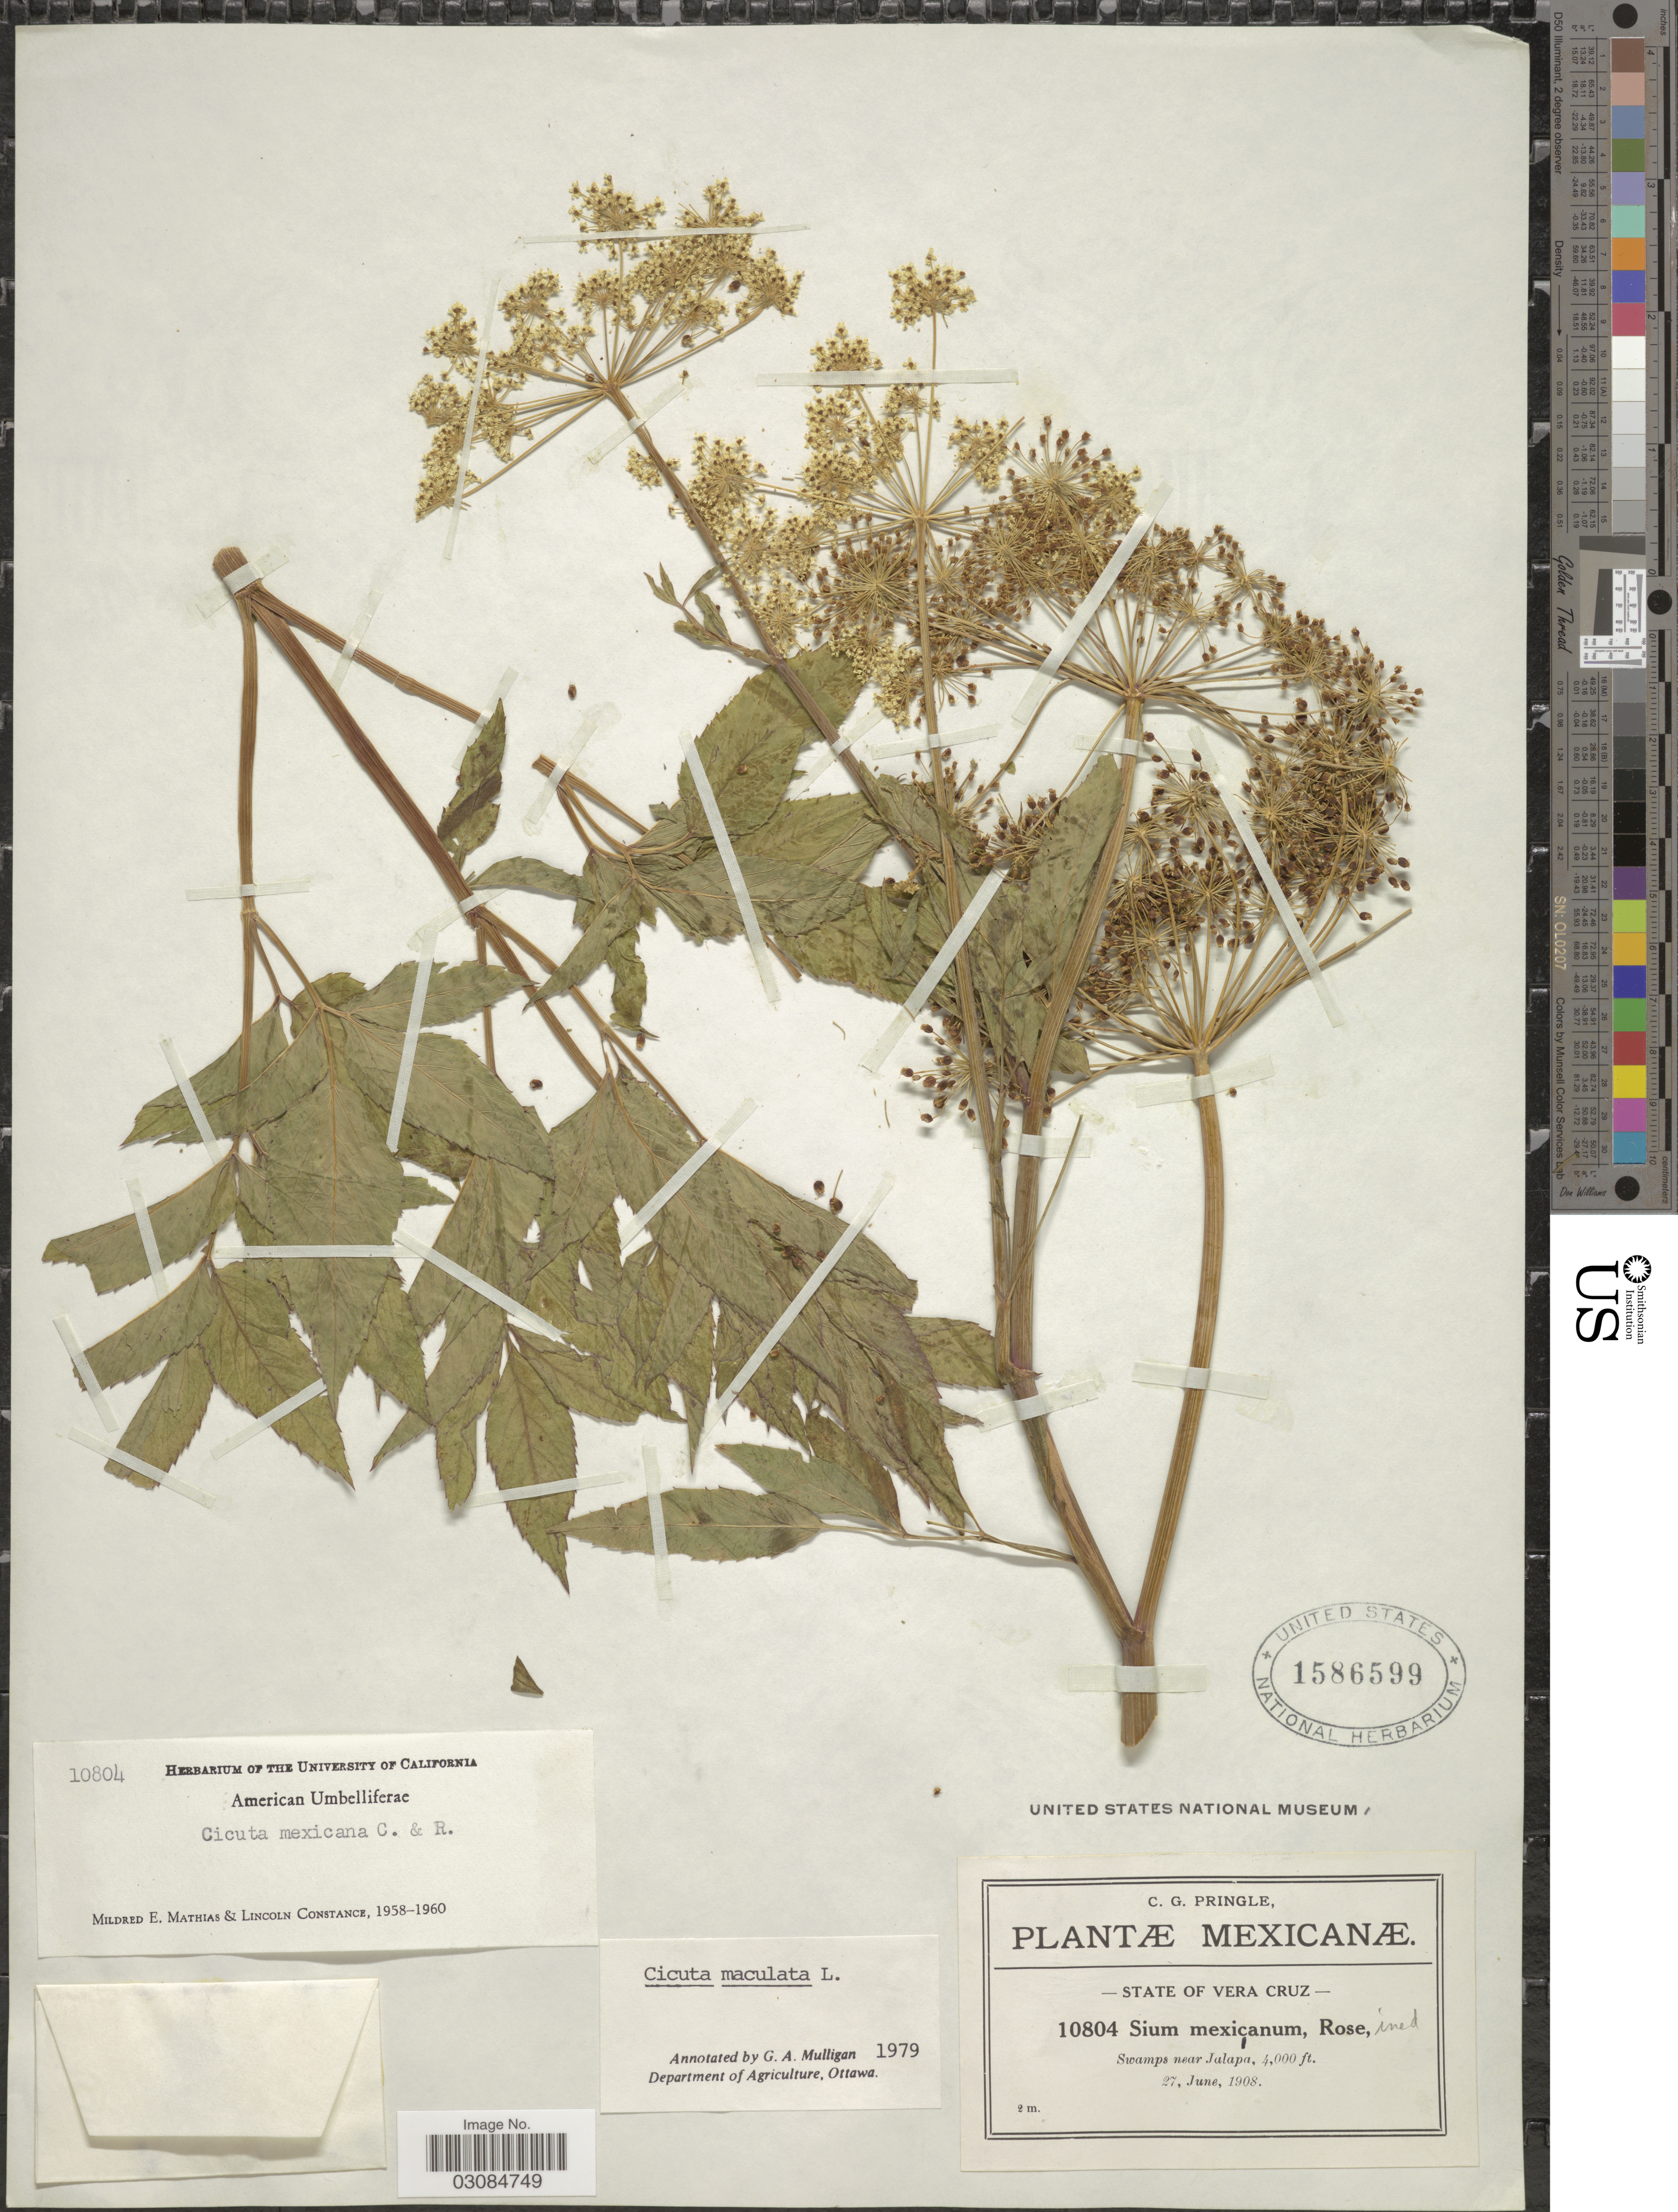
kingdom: Plantae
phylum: Tracheophyta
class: Magnoliopsida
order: Apiales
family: Apiaceae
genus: Cicuta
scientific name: Cicuta maculata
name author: L.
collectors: C. G. Pringle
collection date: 1908-06-27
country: Mexico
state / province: Veracruz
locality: Vera Cruz. Swamps near Jalapa.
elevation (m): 1219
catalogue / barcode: US 1586599